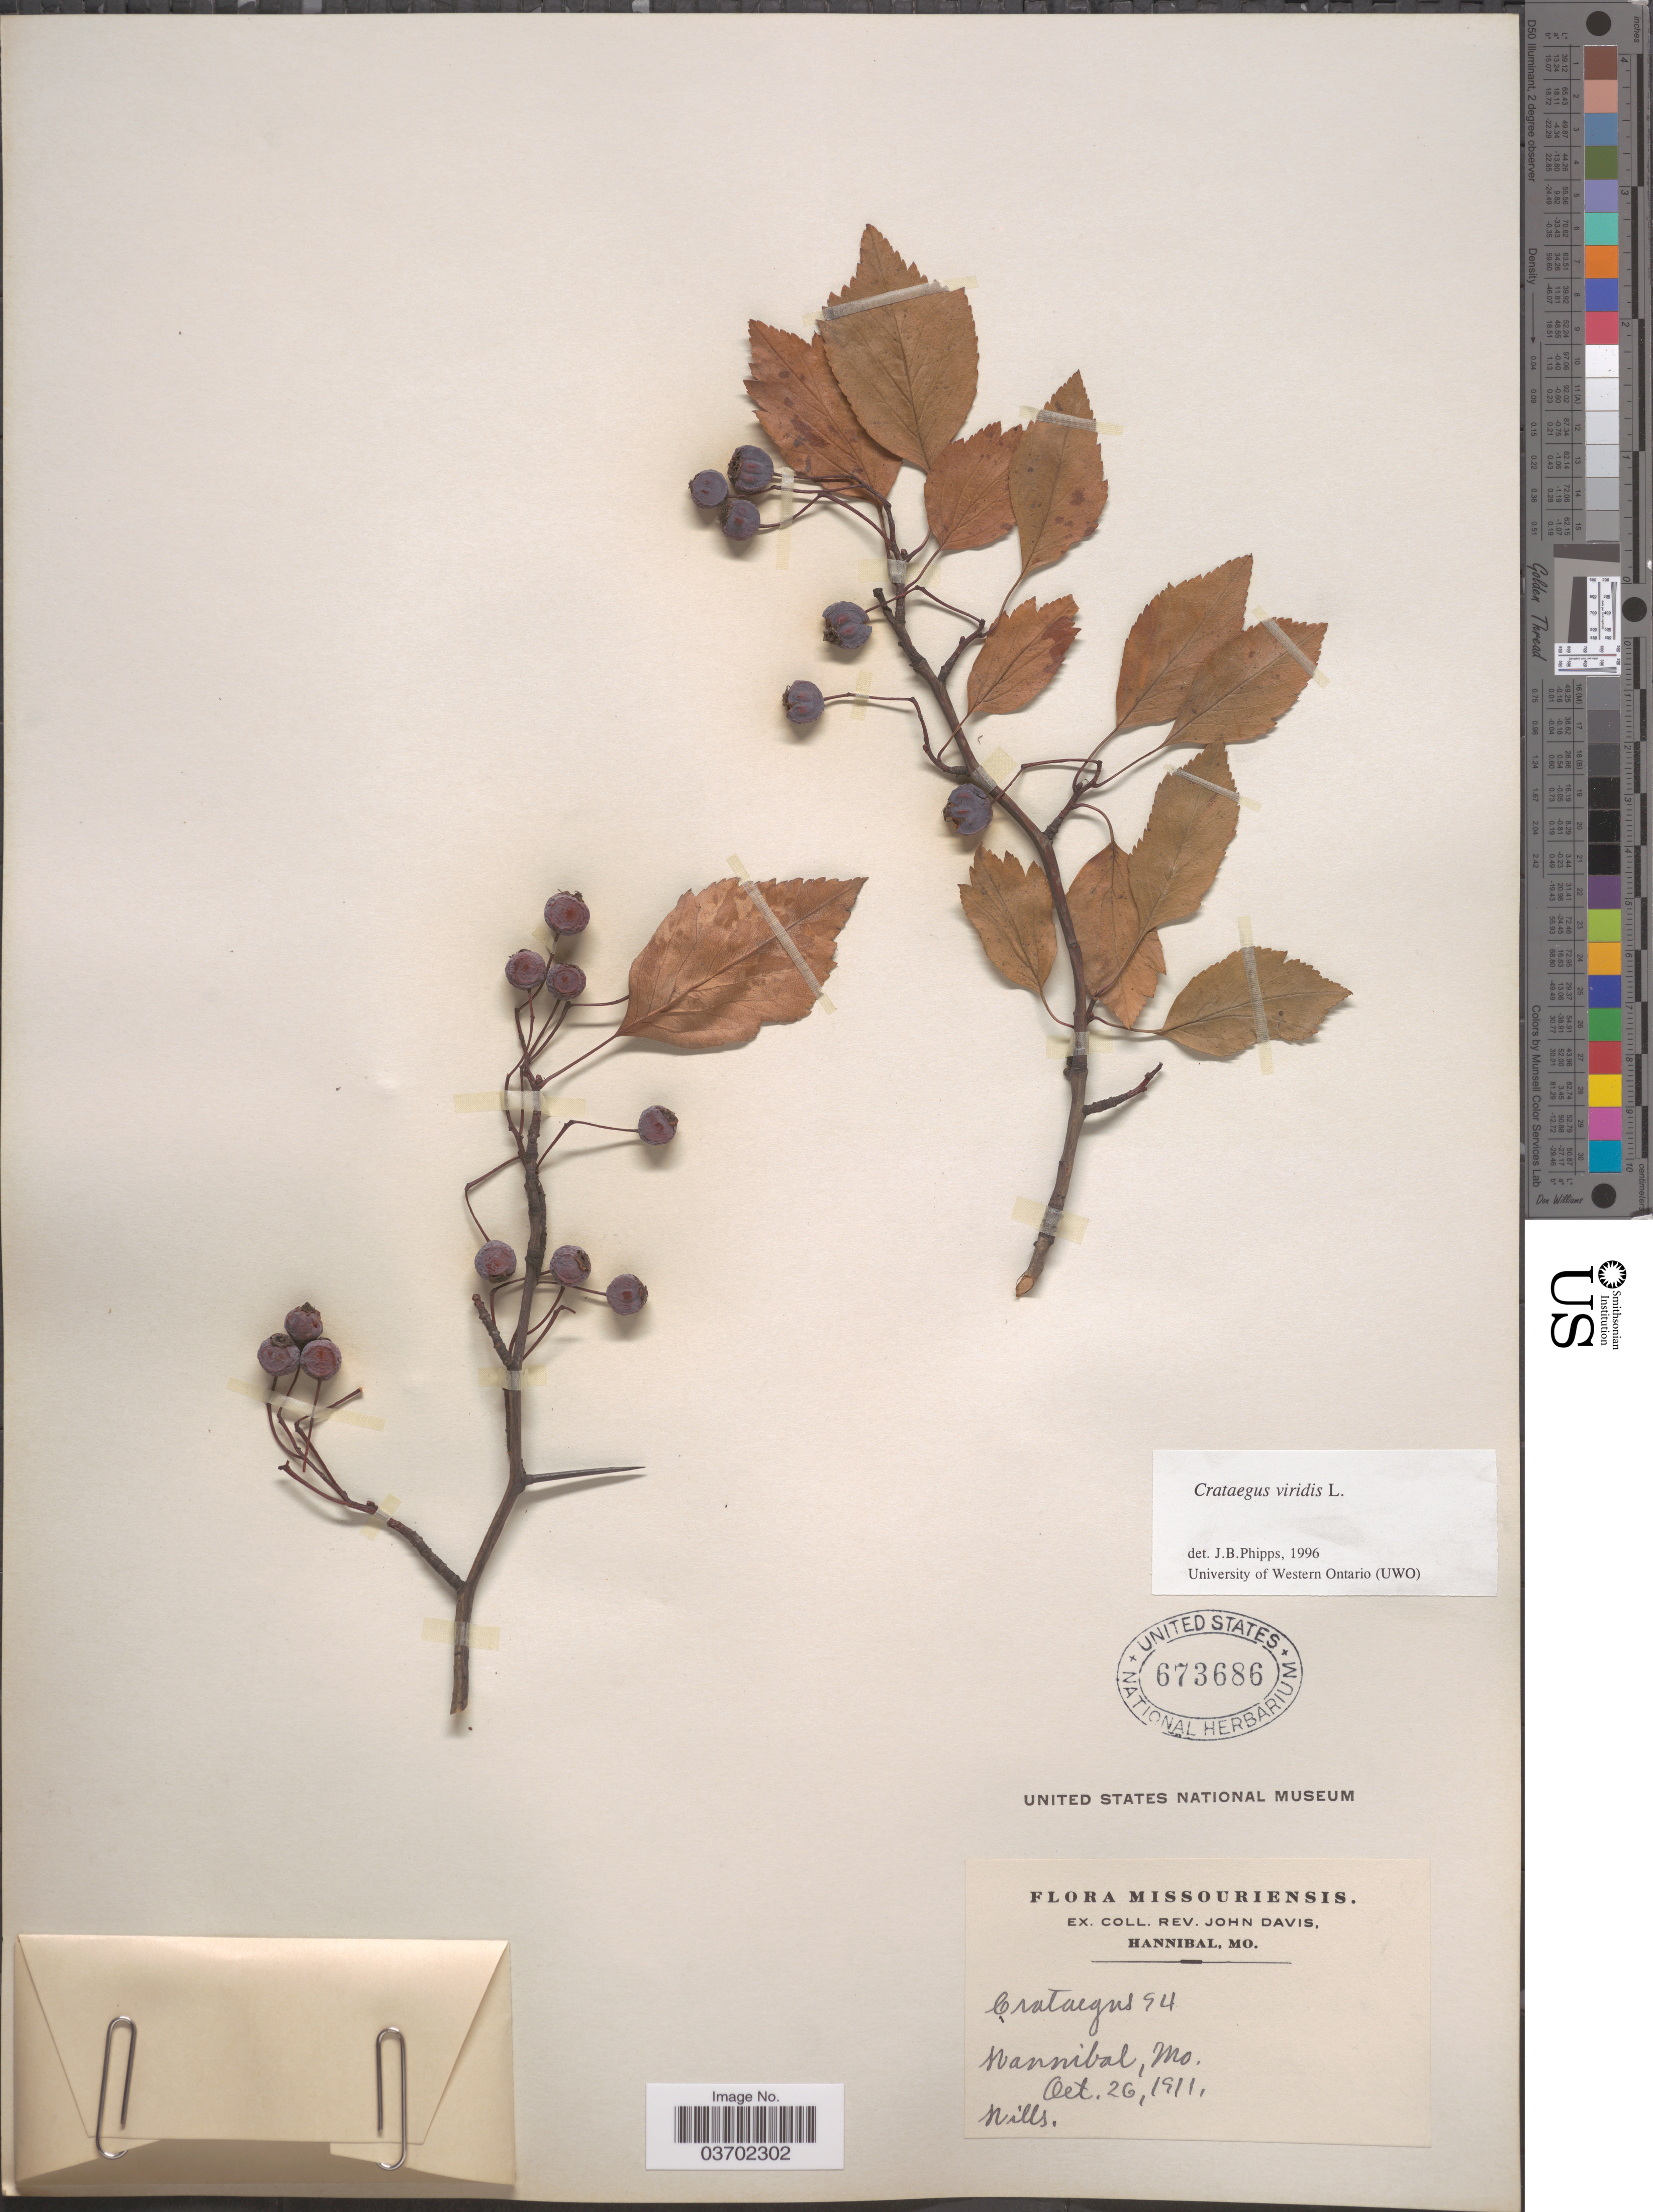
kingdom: Plantae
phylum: Tracheophyta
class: Magnoliopsida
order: Rosales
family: Rosaceae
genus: Crataegus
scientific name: Crataegus viridis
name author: L.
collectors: ex herb. Rev. John Davis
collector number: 94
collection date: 1911-10-26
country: United States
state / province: Missouri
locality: Hannibal.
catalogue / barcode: US 673686